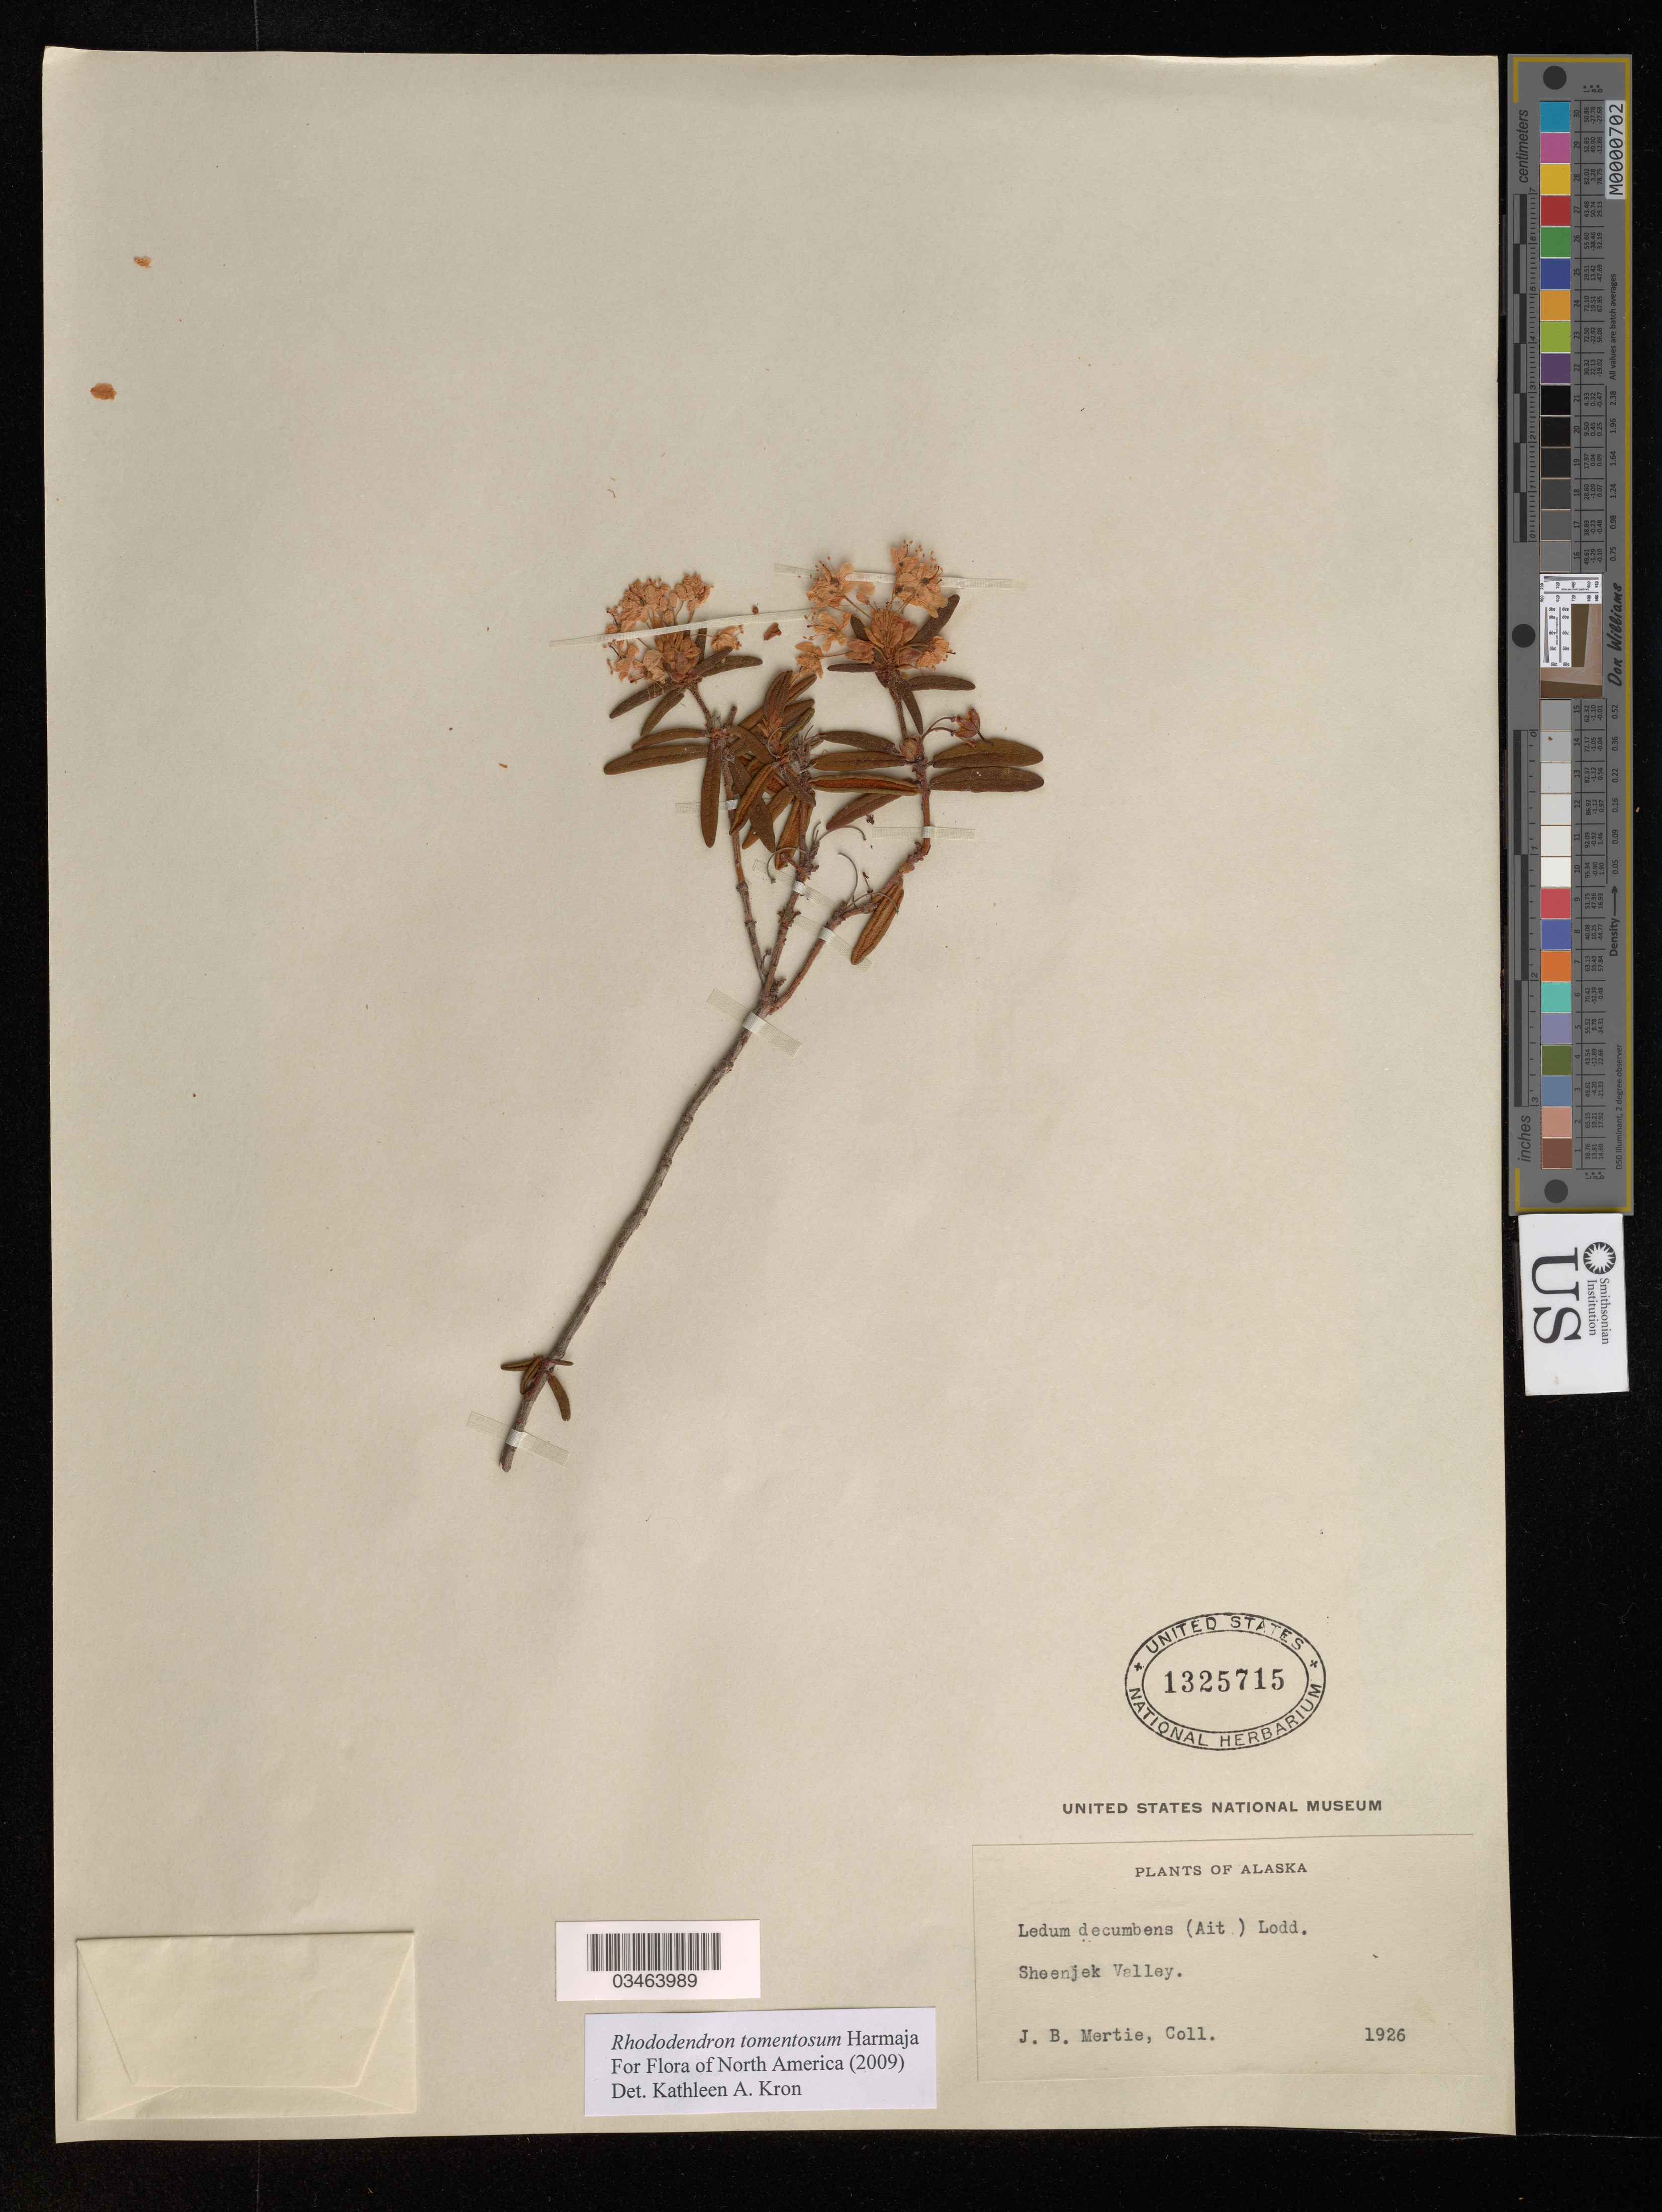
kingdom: Plantae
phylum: Tracheophyta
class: Magnoliopsida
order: Ericales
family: Ericaceae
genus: Rhododendron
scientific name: Rhododendron tomentosum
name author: Harmaja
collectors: J. Mertie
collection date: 1926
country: United States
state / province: Alaska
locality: Sheenjek Valley.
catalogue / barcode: US 1325715